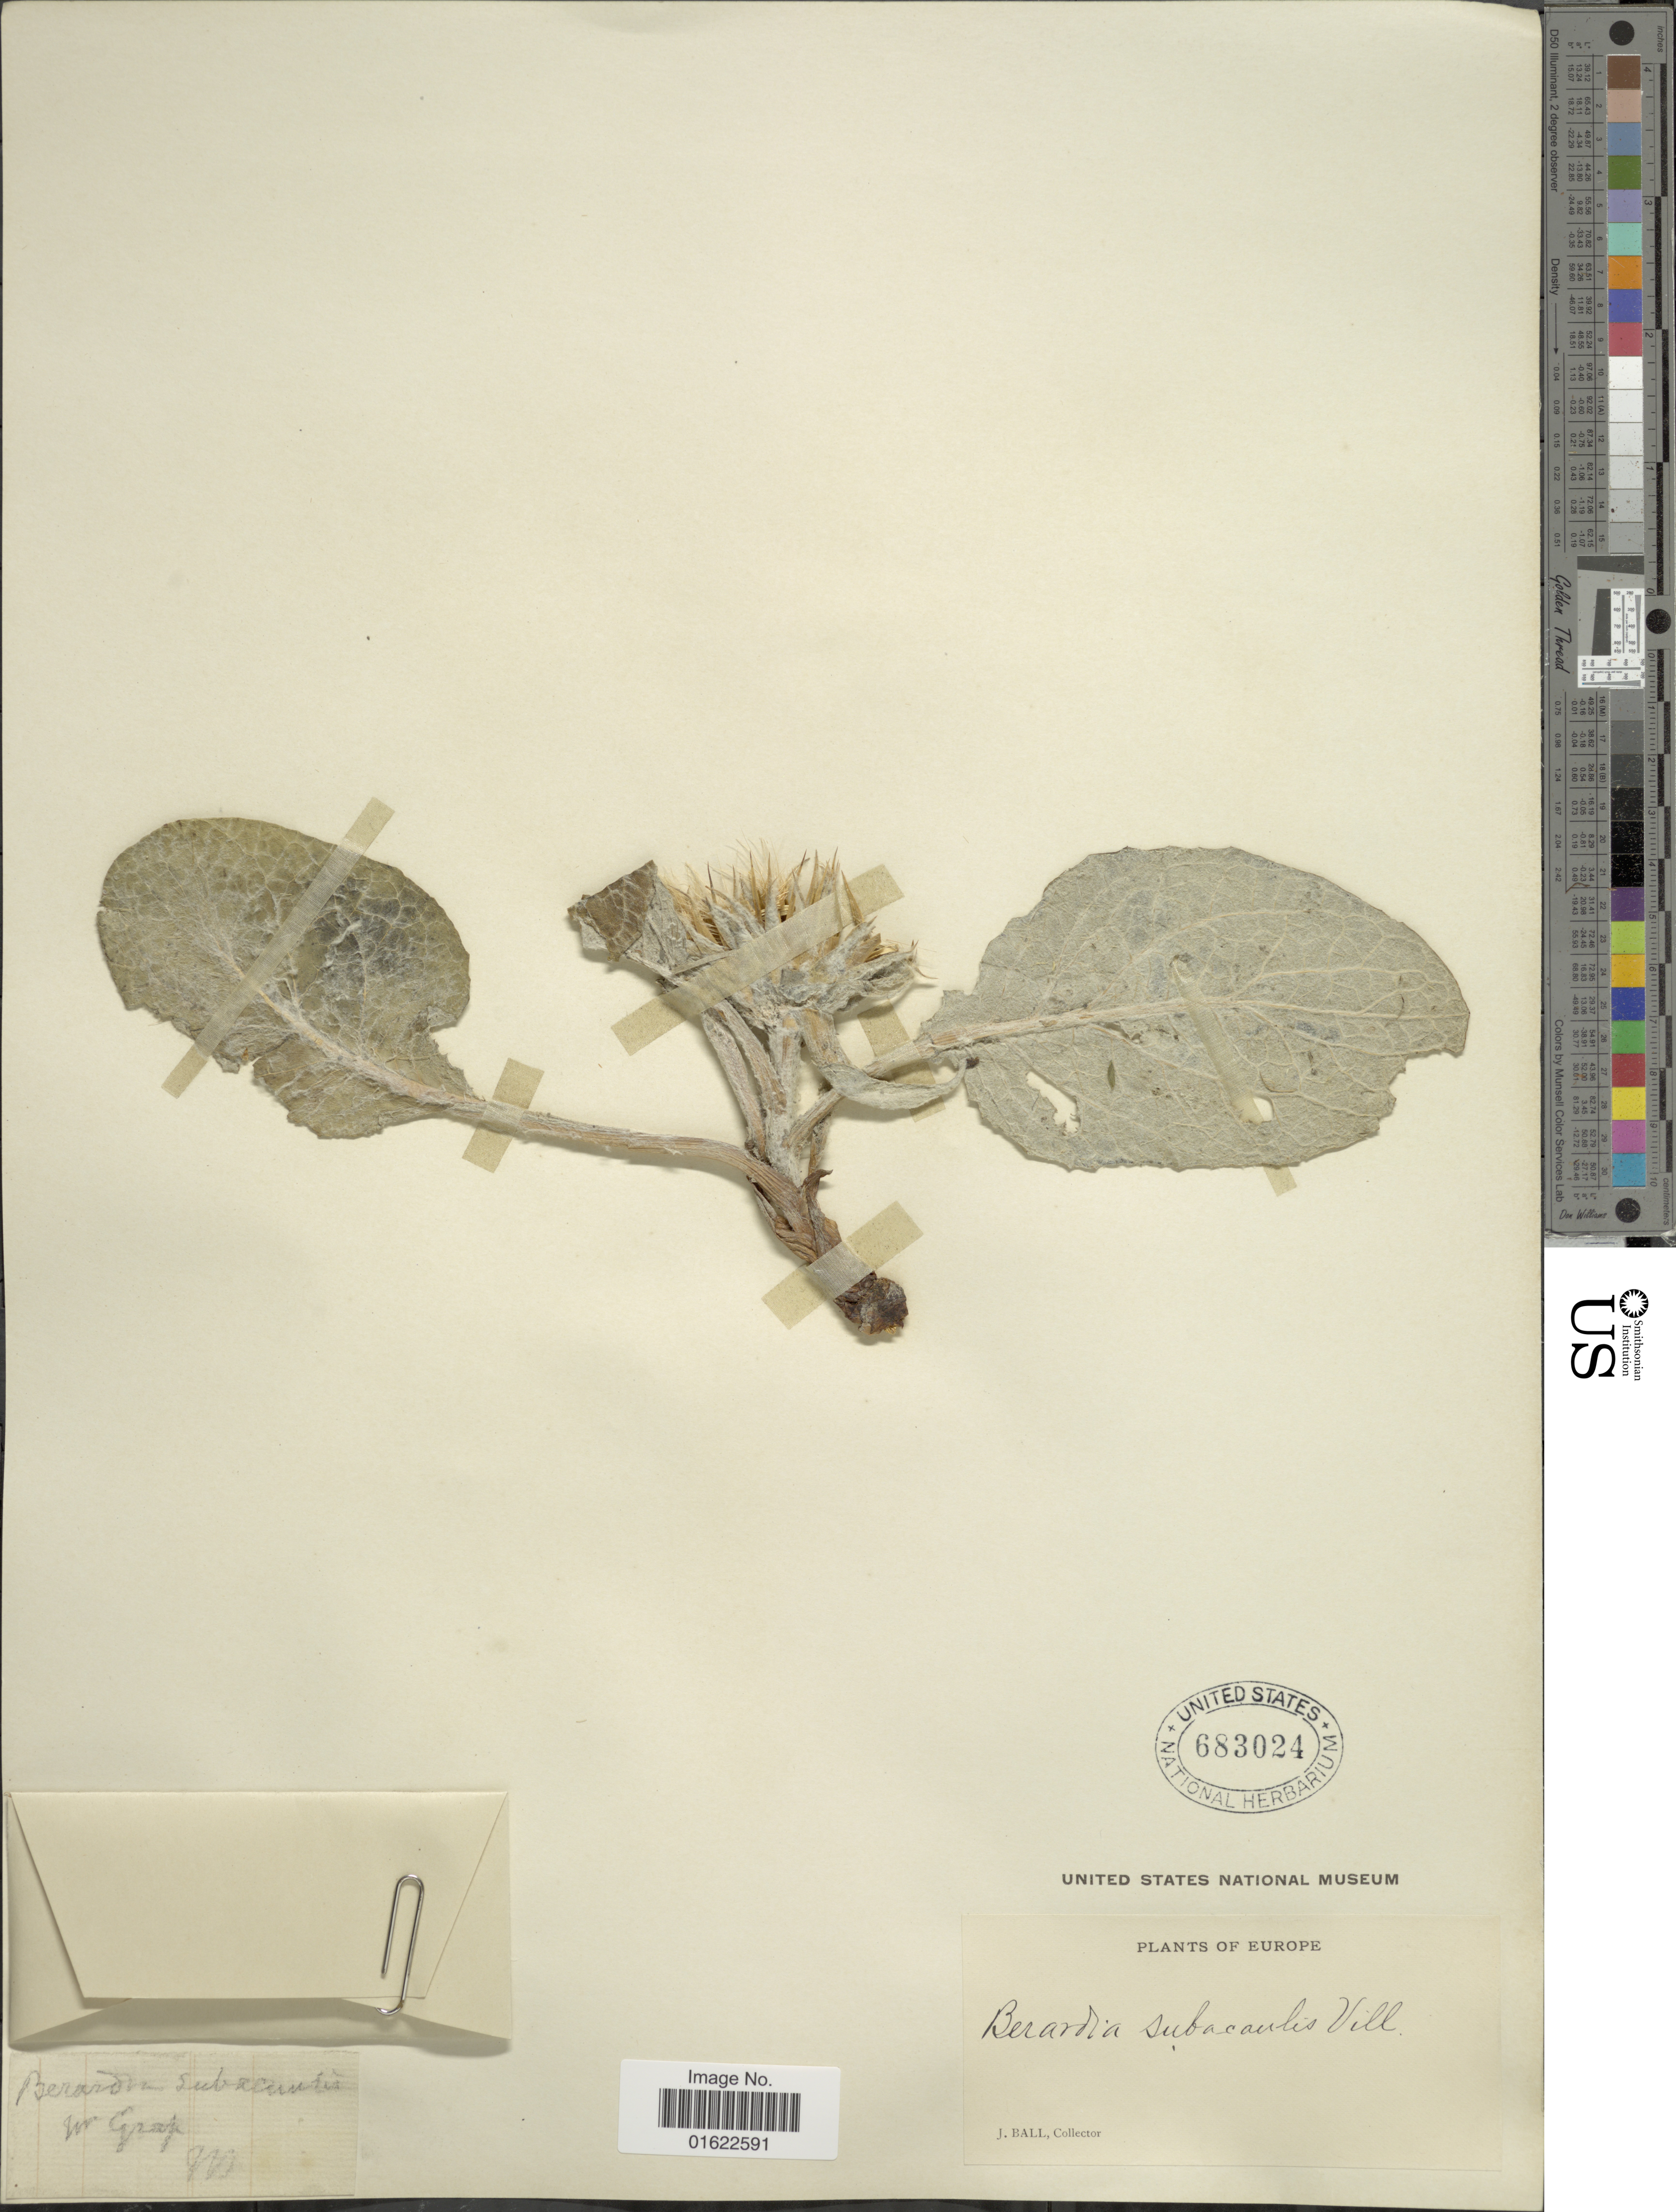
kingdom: Plantae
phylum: Tracheophyta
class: Magnoliopsida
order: Asterales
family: Asteraceae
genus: Berardia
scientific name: Berardia lanuginose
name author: (Lam.) Fiori & Paol.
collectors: J. Ball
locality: Europe, nr Graf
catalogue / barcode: US 683024